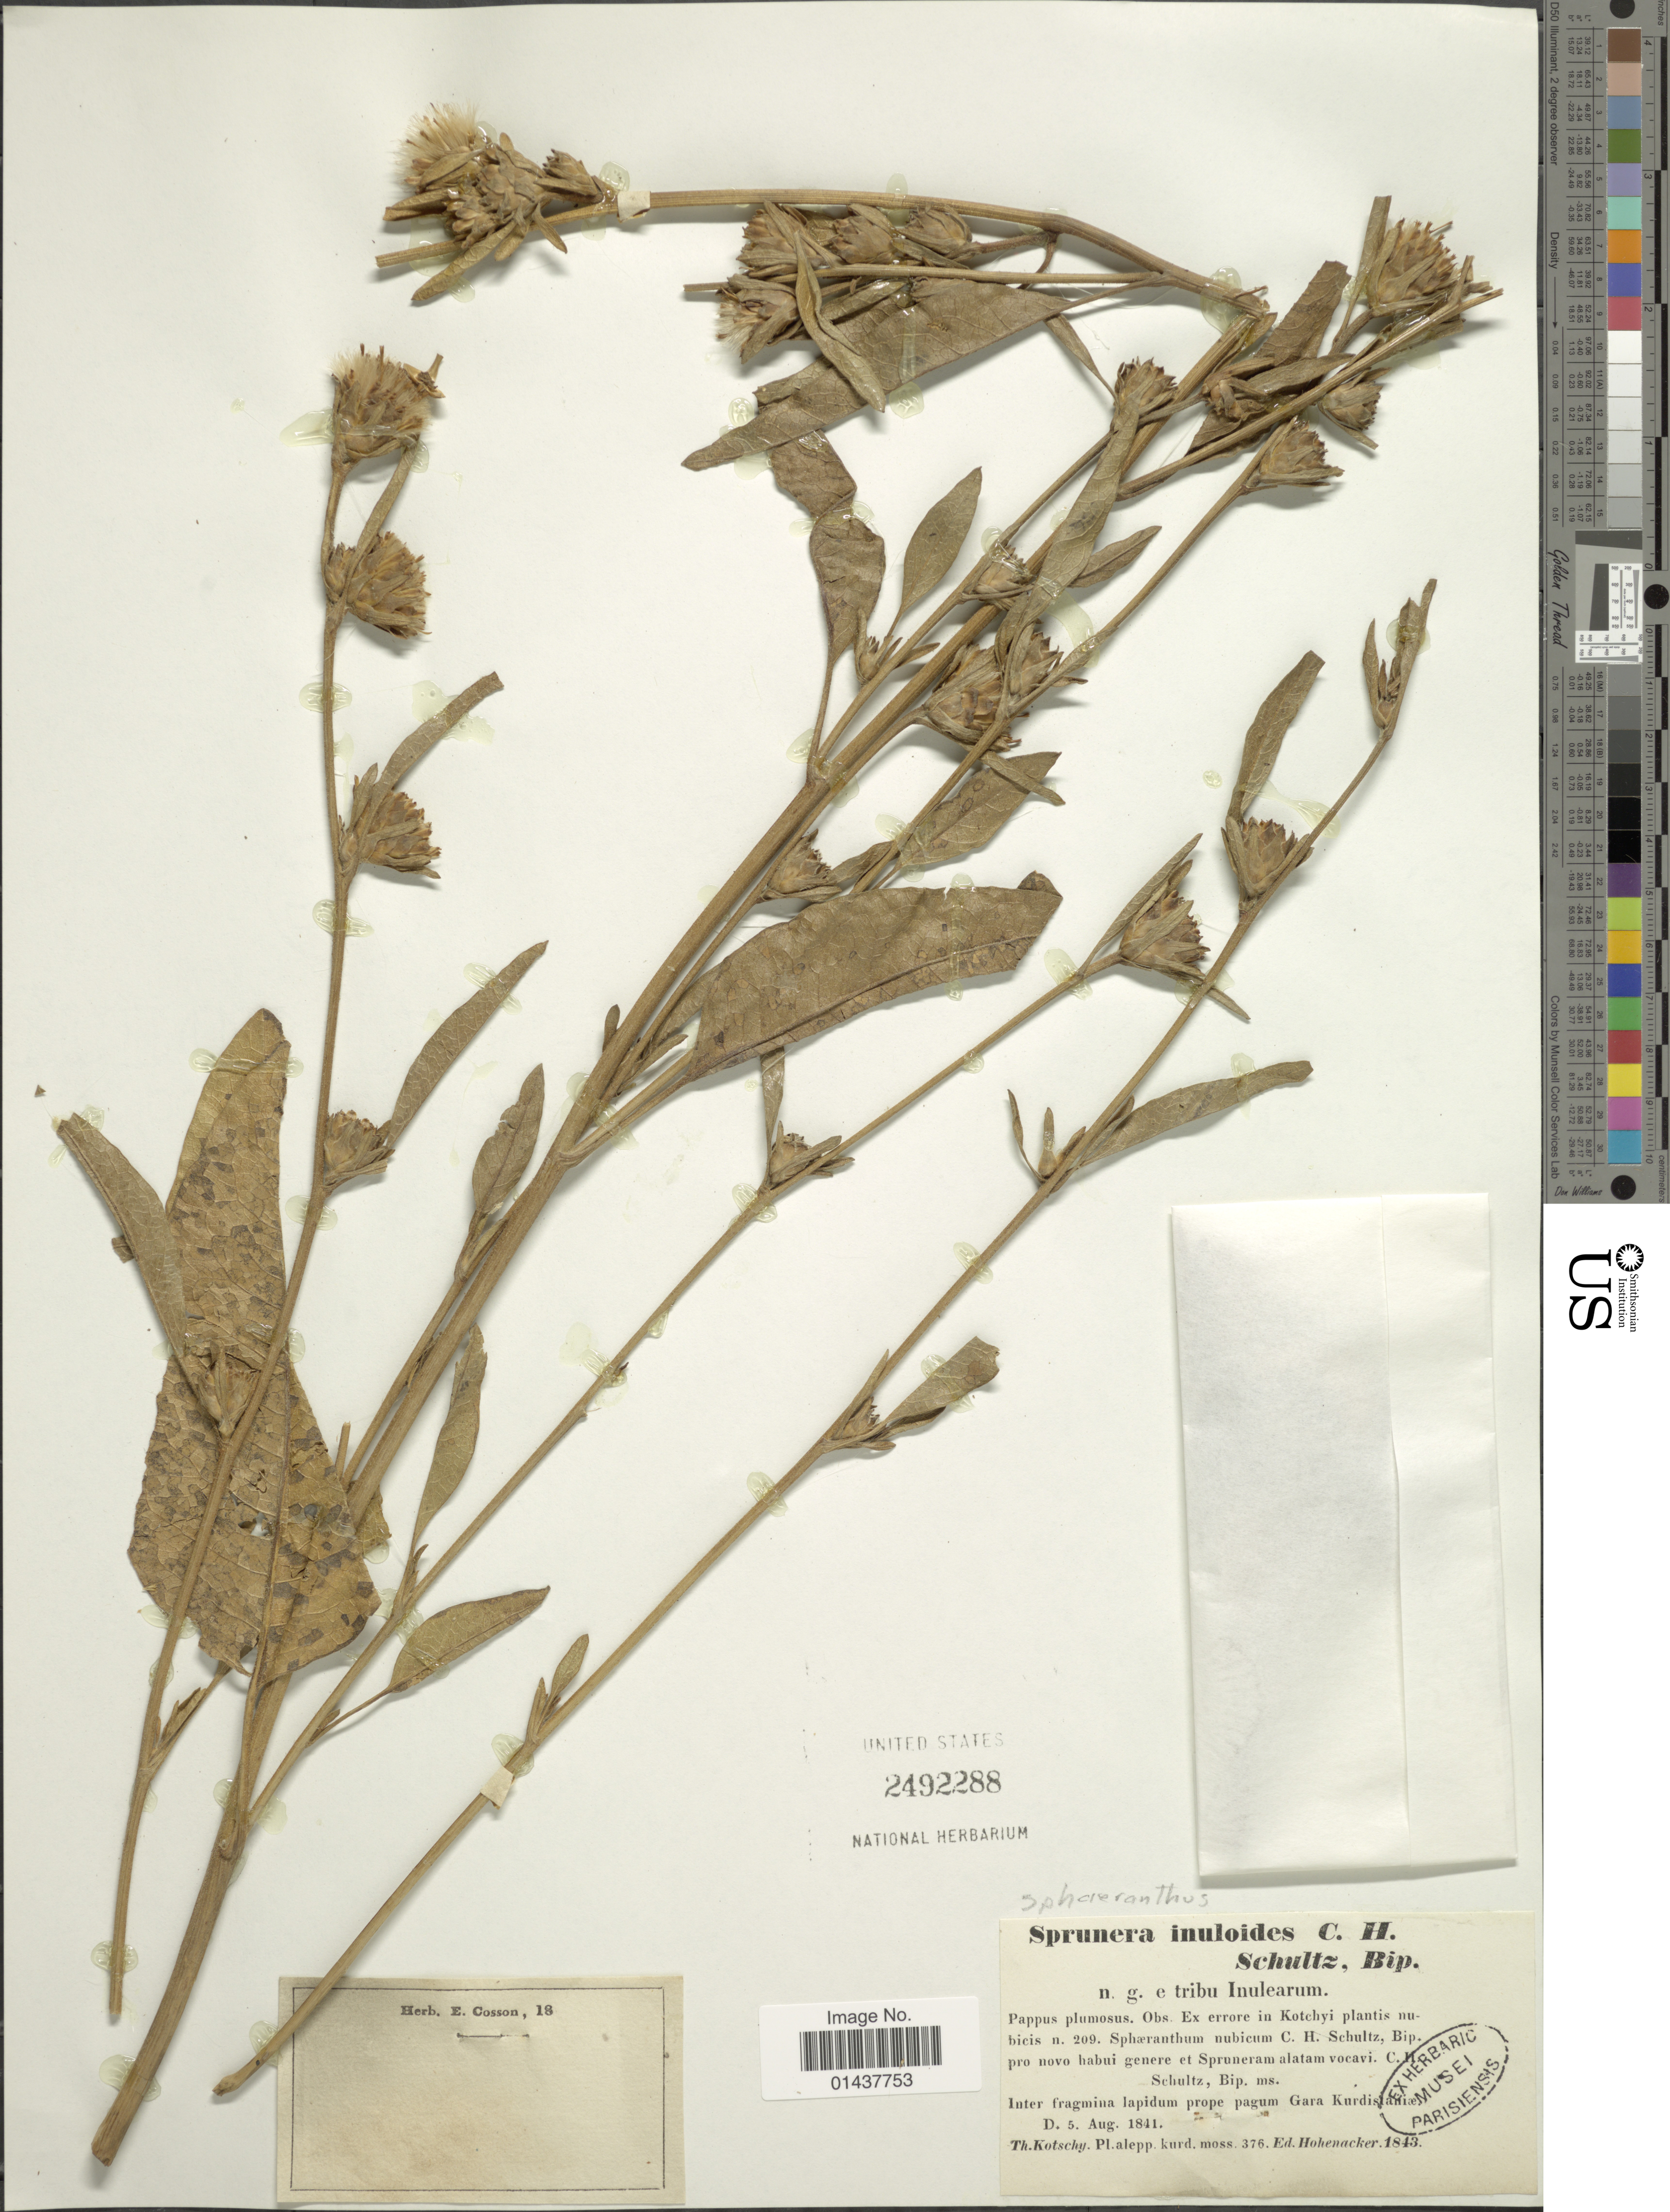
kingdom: Plantae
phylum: Tracheophyta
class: Magnoliopsida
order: Asterales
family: Asteraceae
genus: Sphaeranthus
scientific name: Sphaeranthus inuloides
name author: Sch. Bip.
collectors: K. G. Kotschy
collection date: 1841-08-05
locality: Inter fragmina lapidum prope pagum Gara Kurdislaniæ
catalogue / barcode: US 2492288